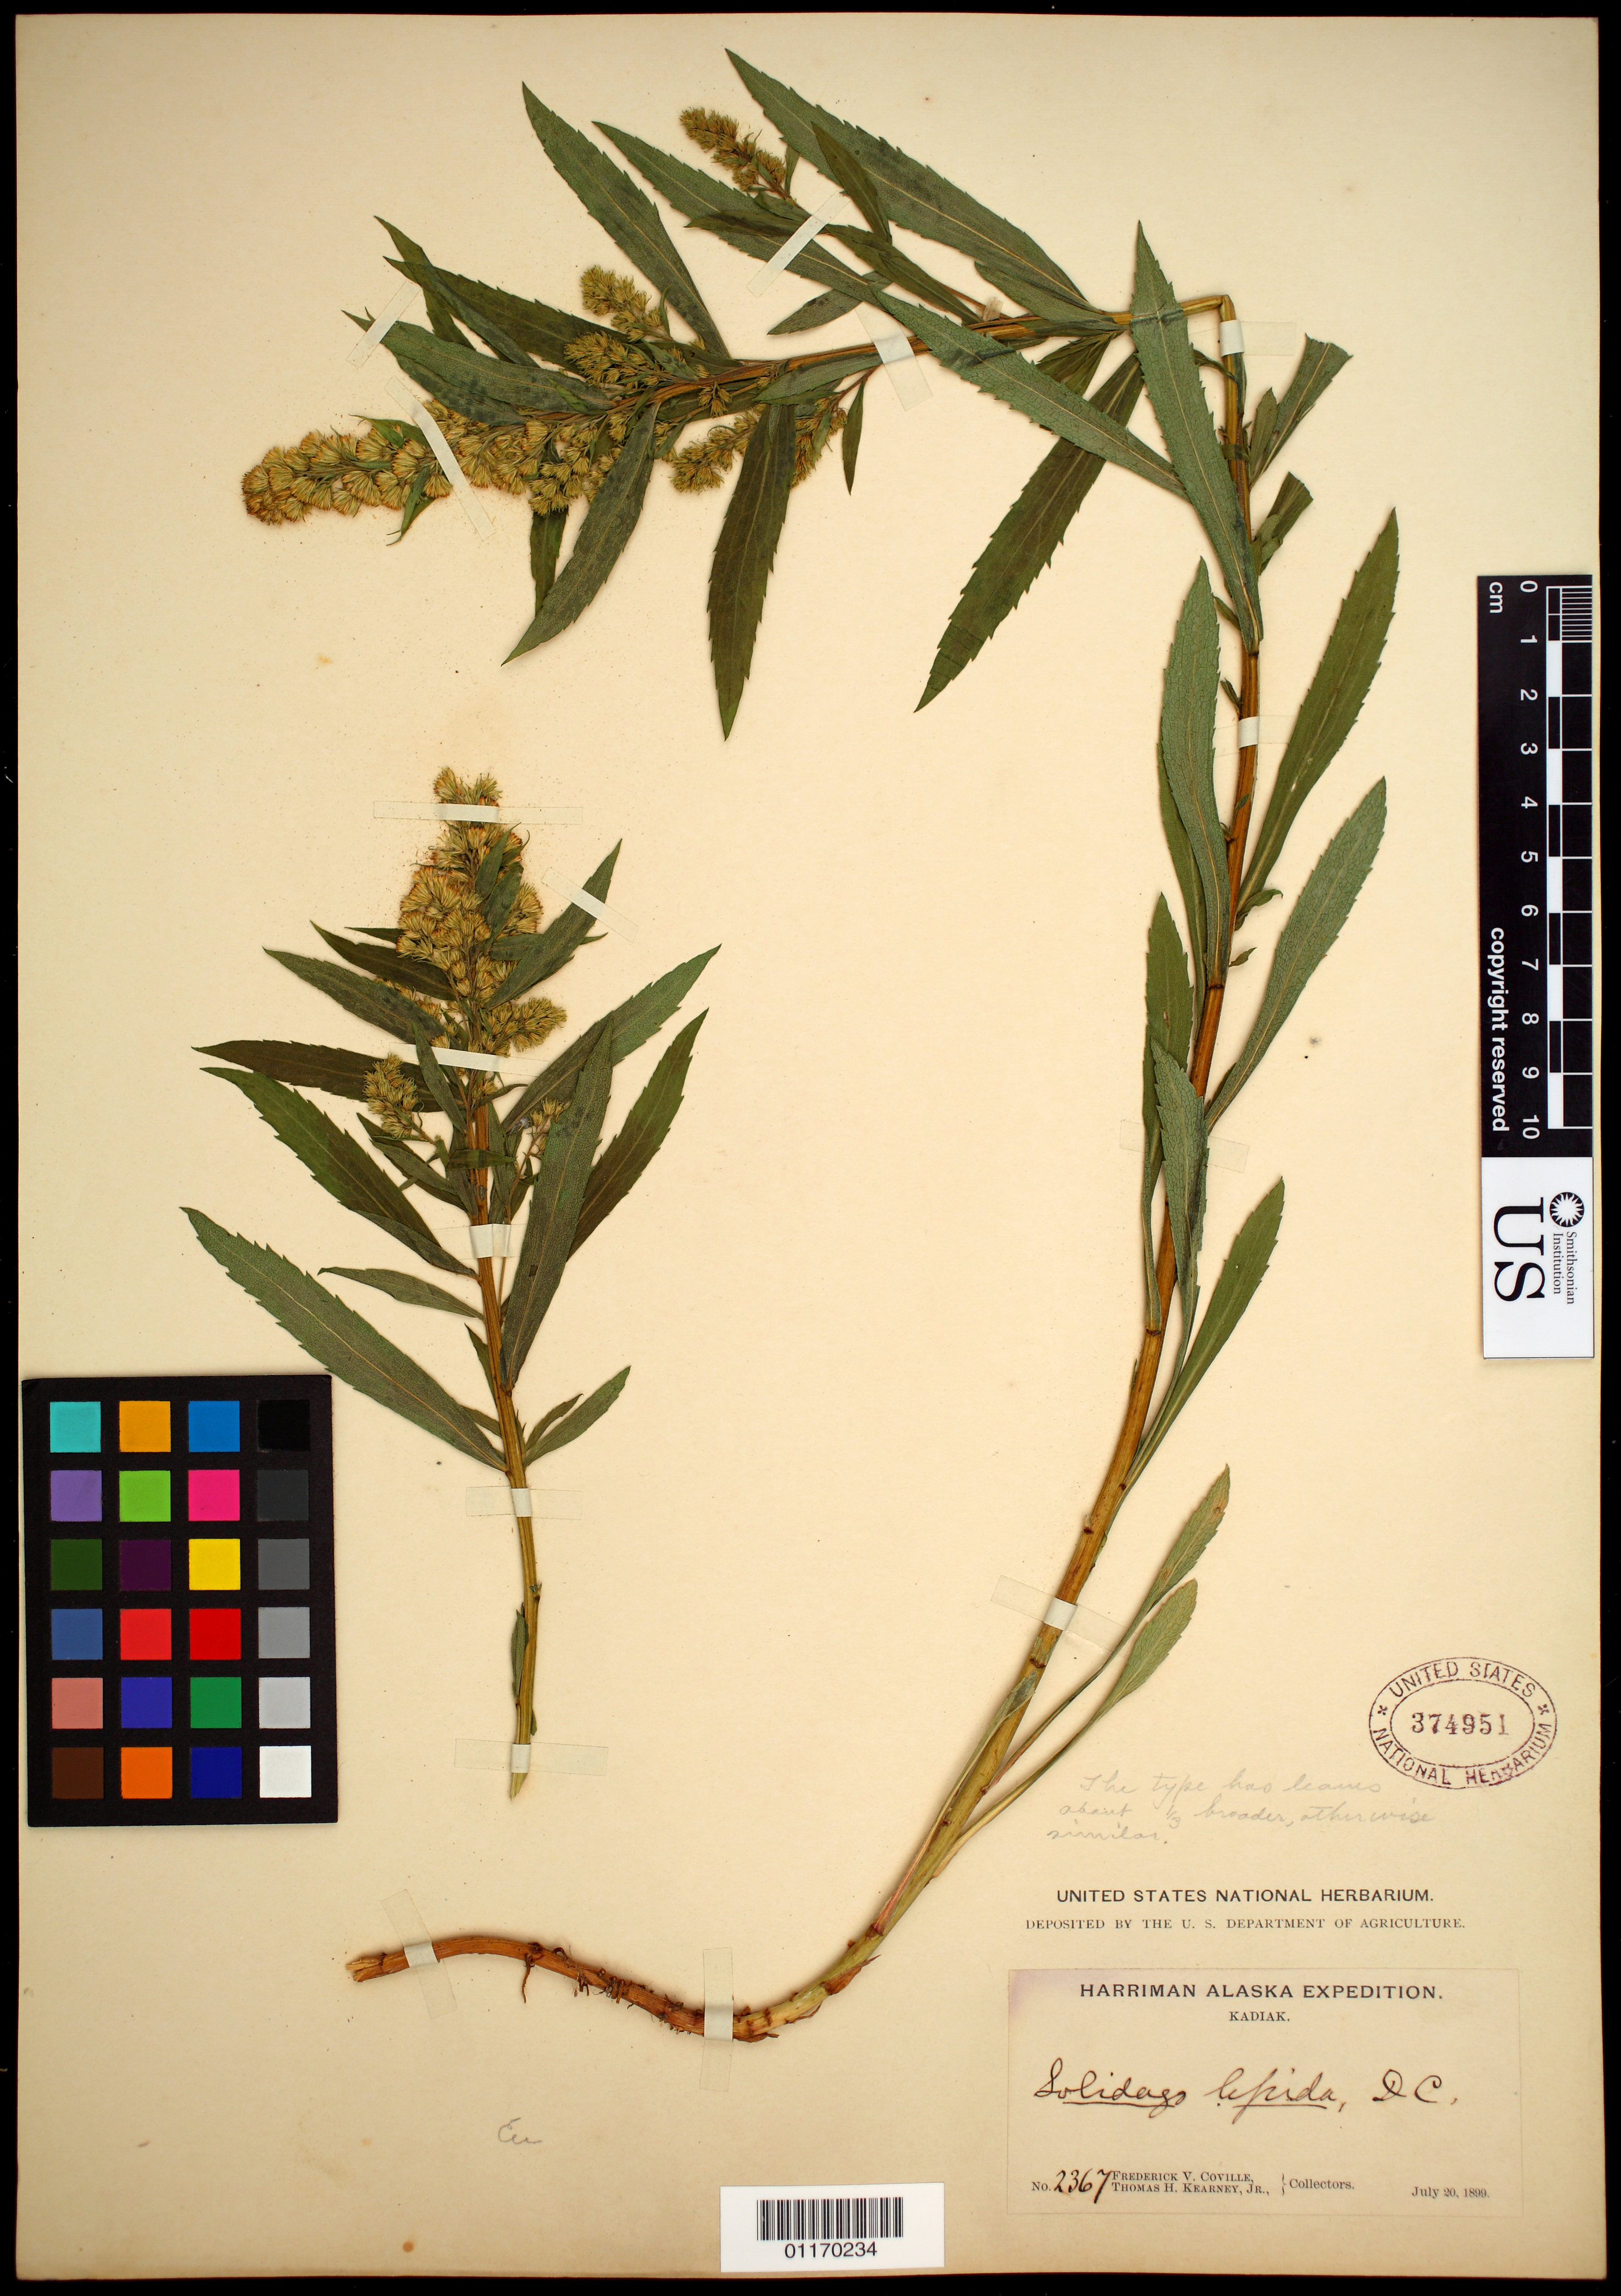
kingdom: Plantae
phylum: Tracheophyta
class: Magnoliopsida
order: Asterales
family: Asteraceae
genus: Solidago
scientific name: Solidago canadensis var. salebrosa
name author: (Piper) M.E. Jones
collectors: F. V. Coville & T. H. Kearney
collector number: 2367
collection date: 1899-07-20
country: United States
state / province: Alaska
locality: Kodiak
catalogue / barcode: US 374951